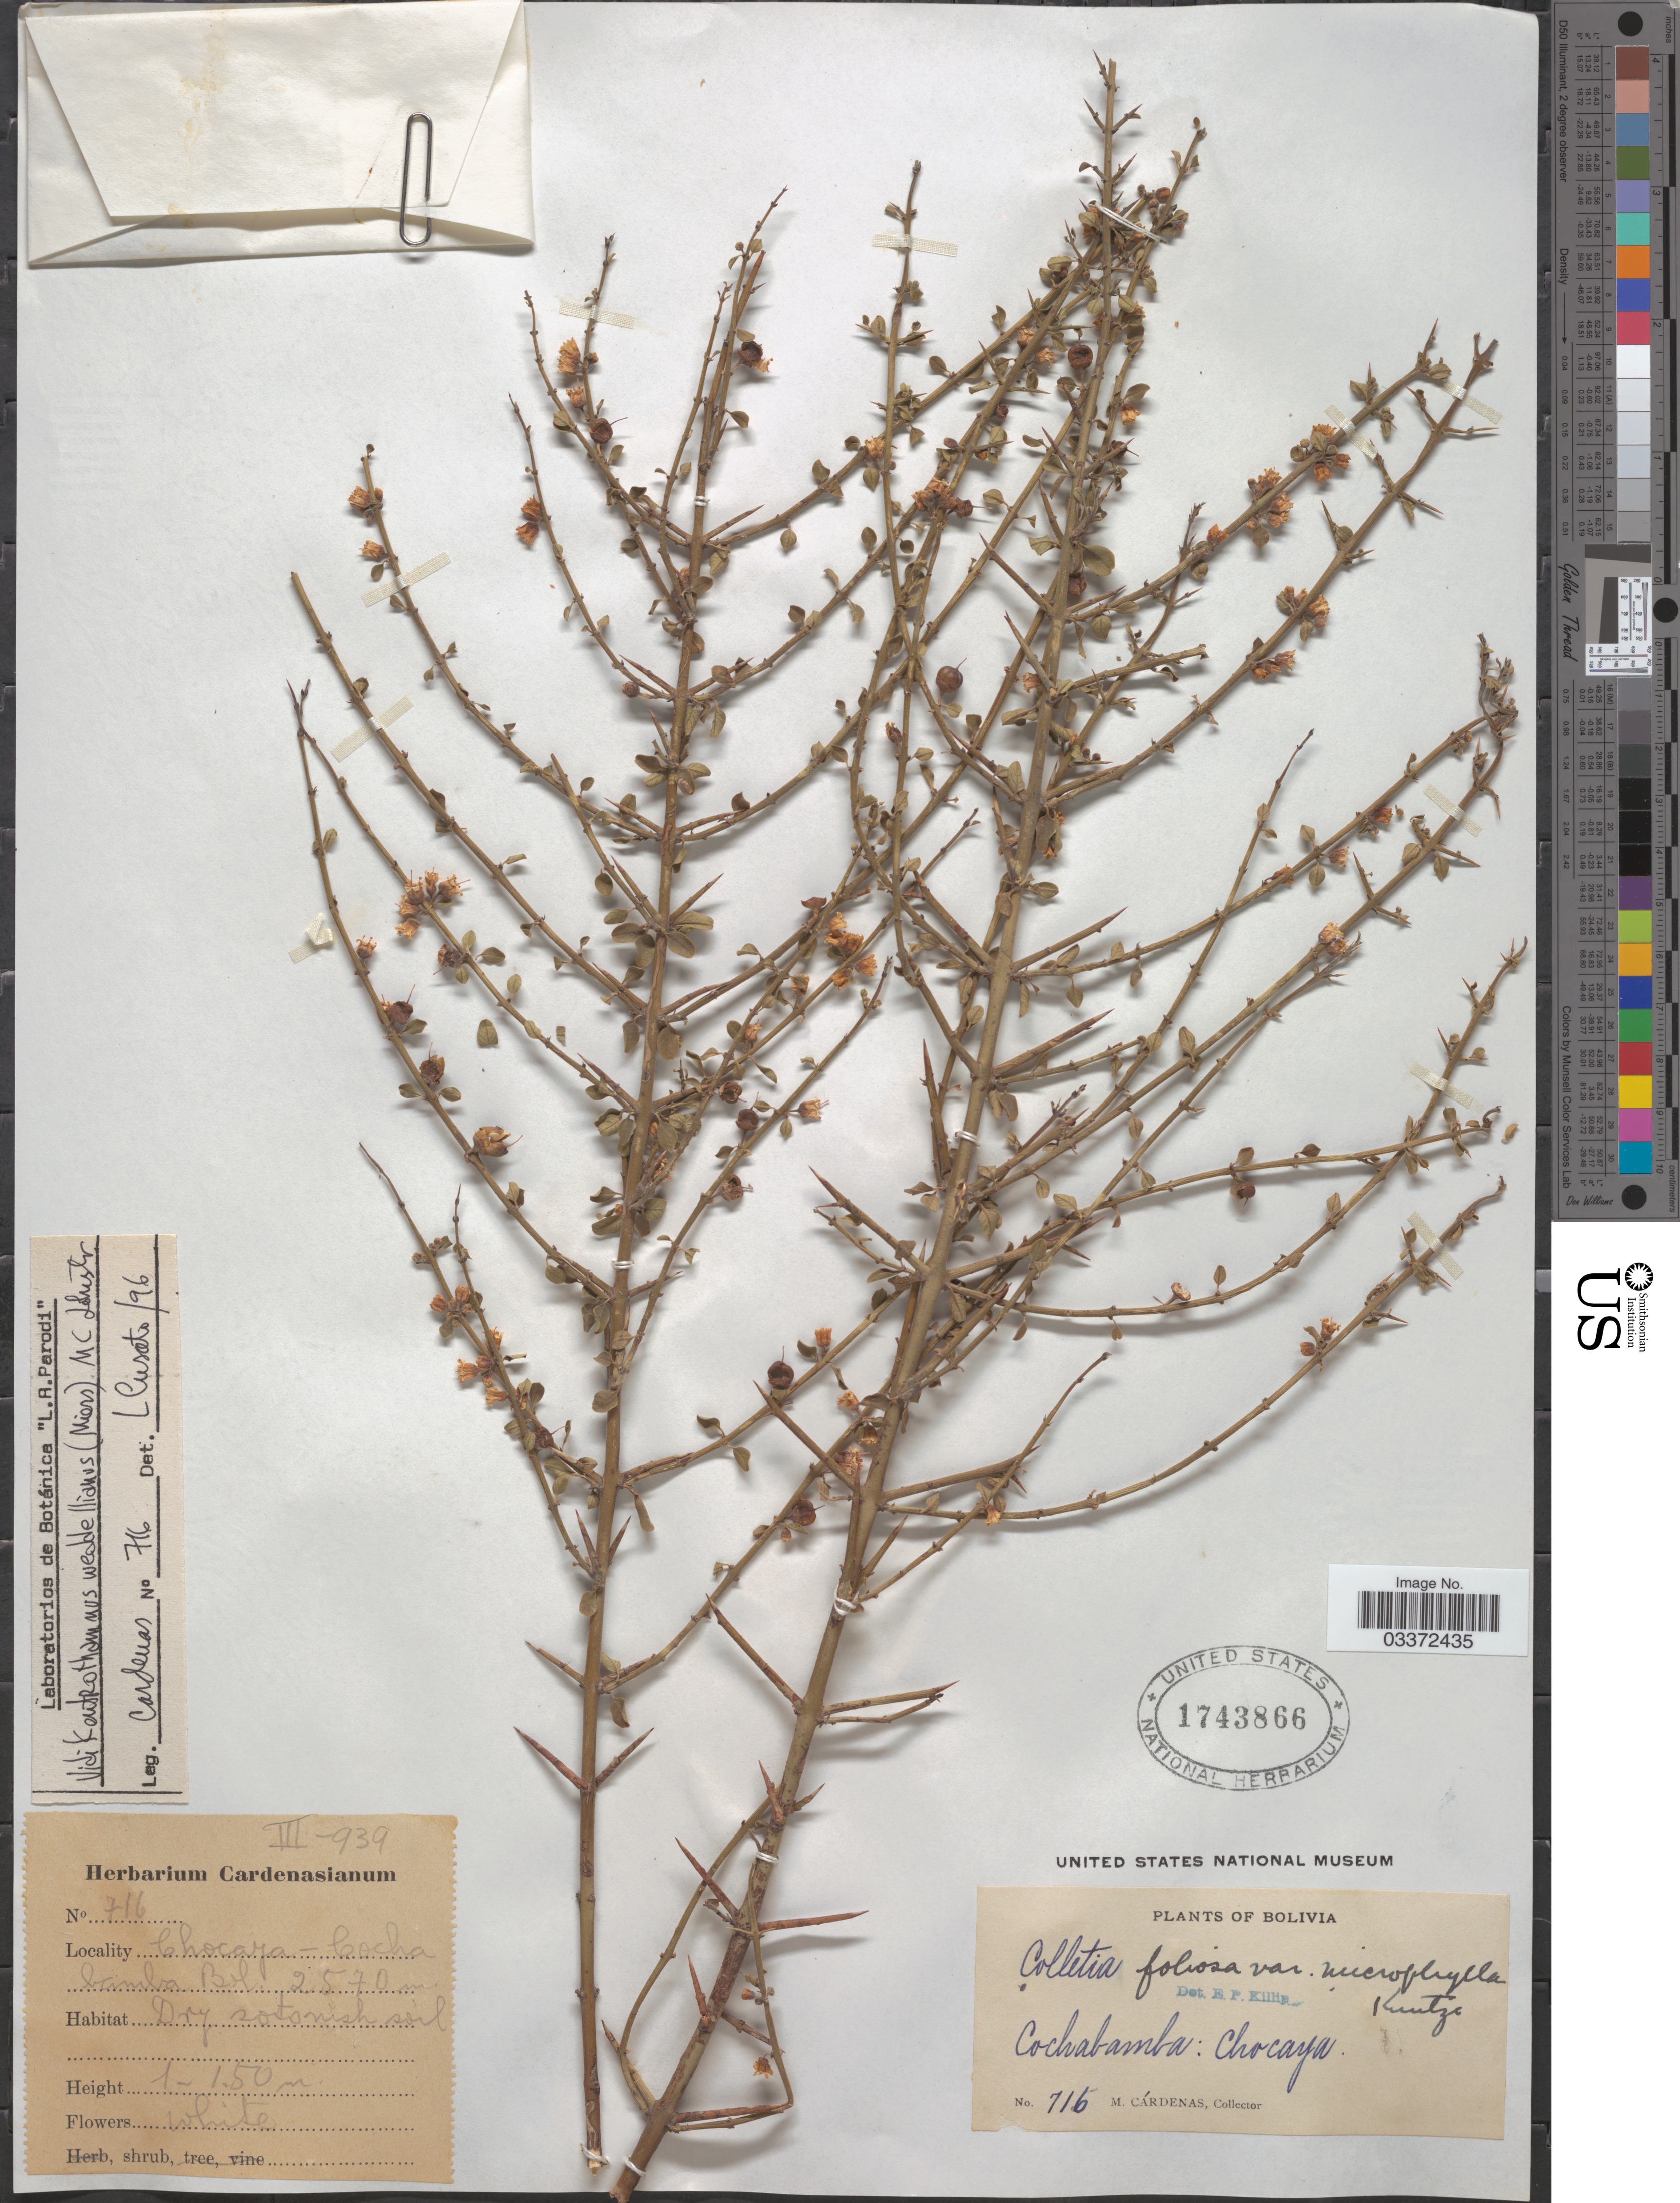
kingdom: Plantae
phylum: Tracheophyta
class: Magnoliopsida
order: Rosales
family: Rhamnaceae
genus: Kentrothamnus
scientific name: Kentrothamnus weddellianus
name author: (Miers) M.C. Johnst.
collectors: M. Cárdenas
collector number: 716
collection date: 1939-03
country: Bolivia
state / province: Cochabamba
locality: Chocaya.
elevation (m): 2570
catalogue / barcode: US 1743866